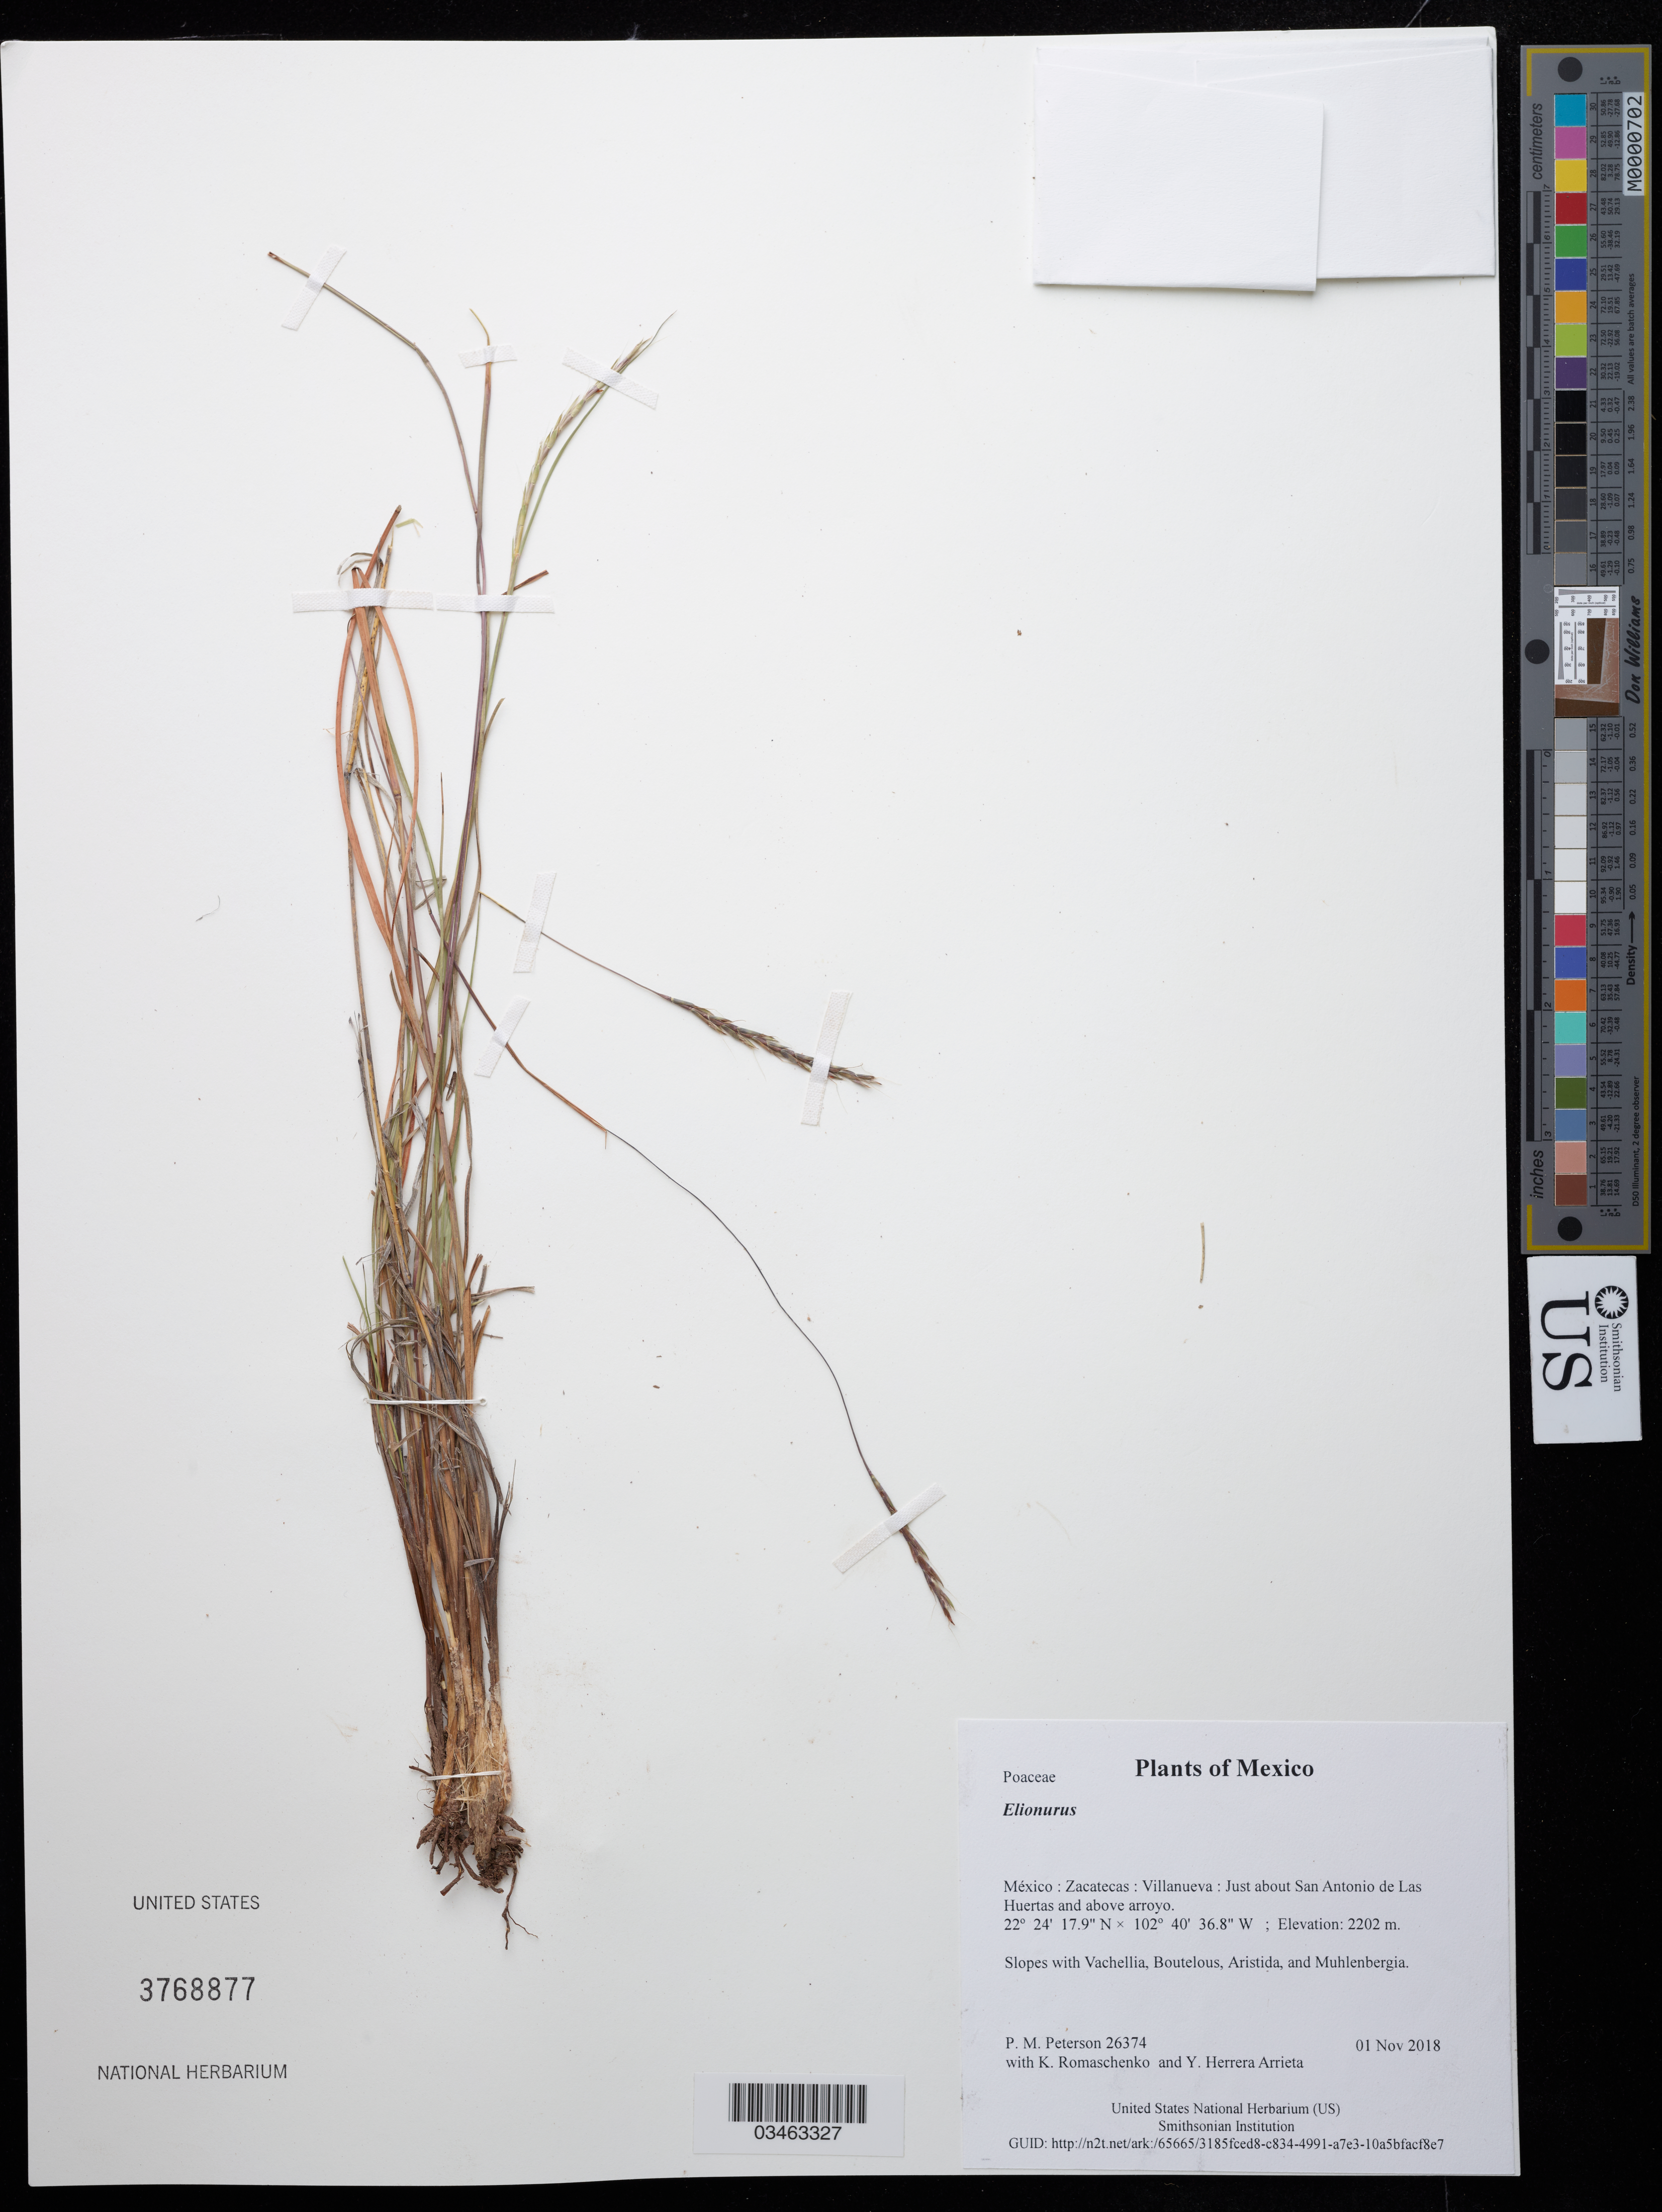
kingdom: Plantae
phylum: Tracheophyta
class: Liliopsida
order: Poales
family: Poaceae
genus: Elionurus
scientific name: Elionurus sp.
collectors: P. M. Peterson, K. Romaschenko & Y. Herrera Arrieta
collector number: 26374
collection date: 2018-11-01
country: México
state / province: Zacatecas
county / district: Villanueva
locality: Just about San Antonio de Las Huertas and above arroyo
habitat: Slopes with Vachellia, Boutelous, Aristida, and Muhlenbergia.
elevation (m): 2202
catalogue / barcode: US 3768877